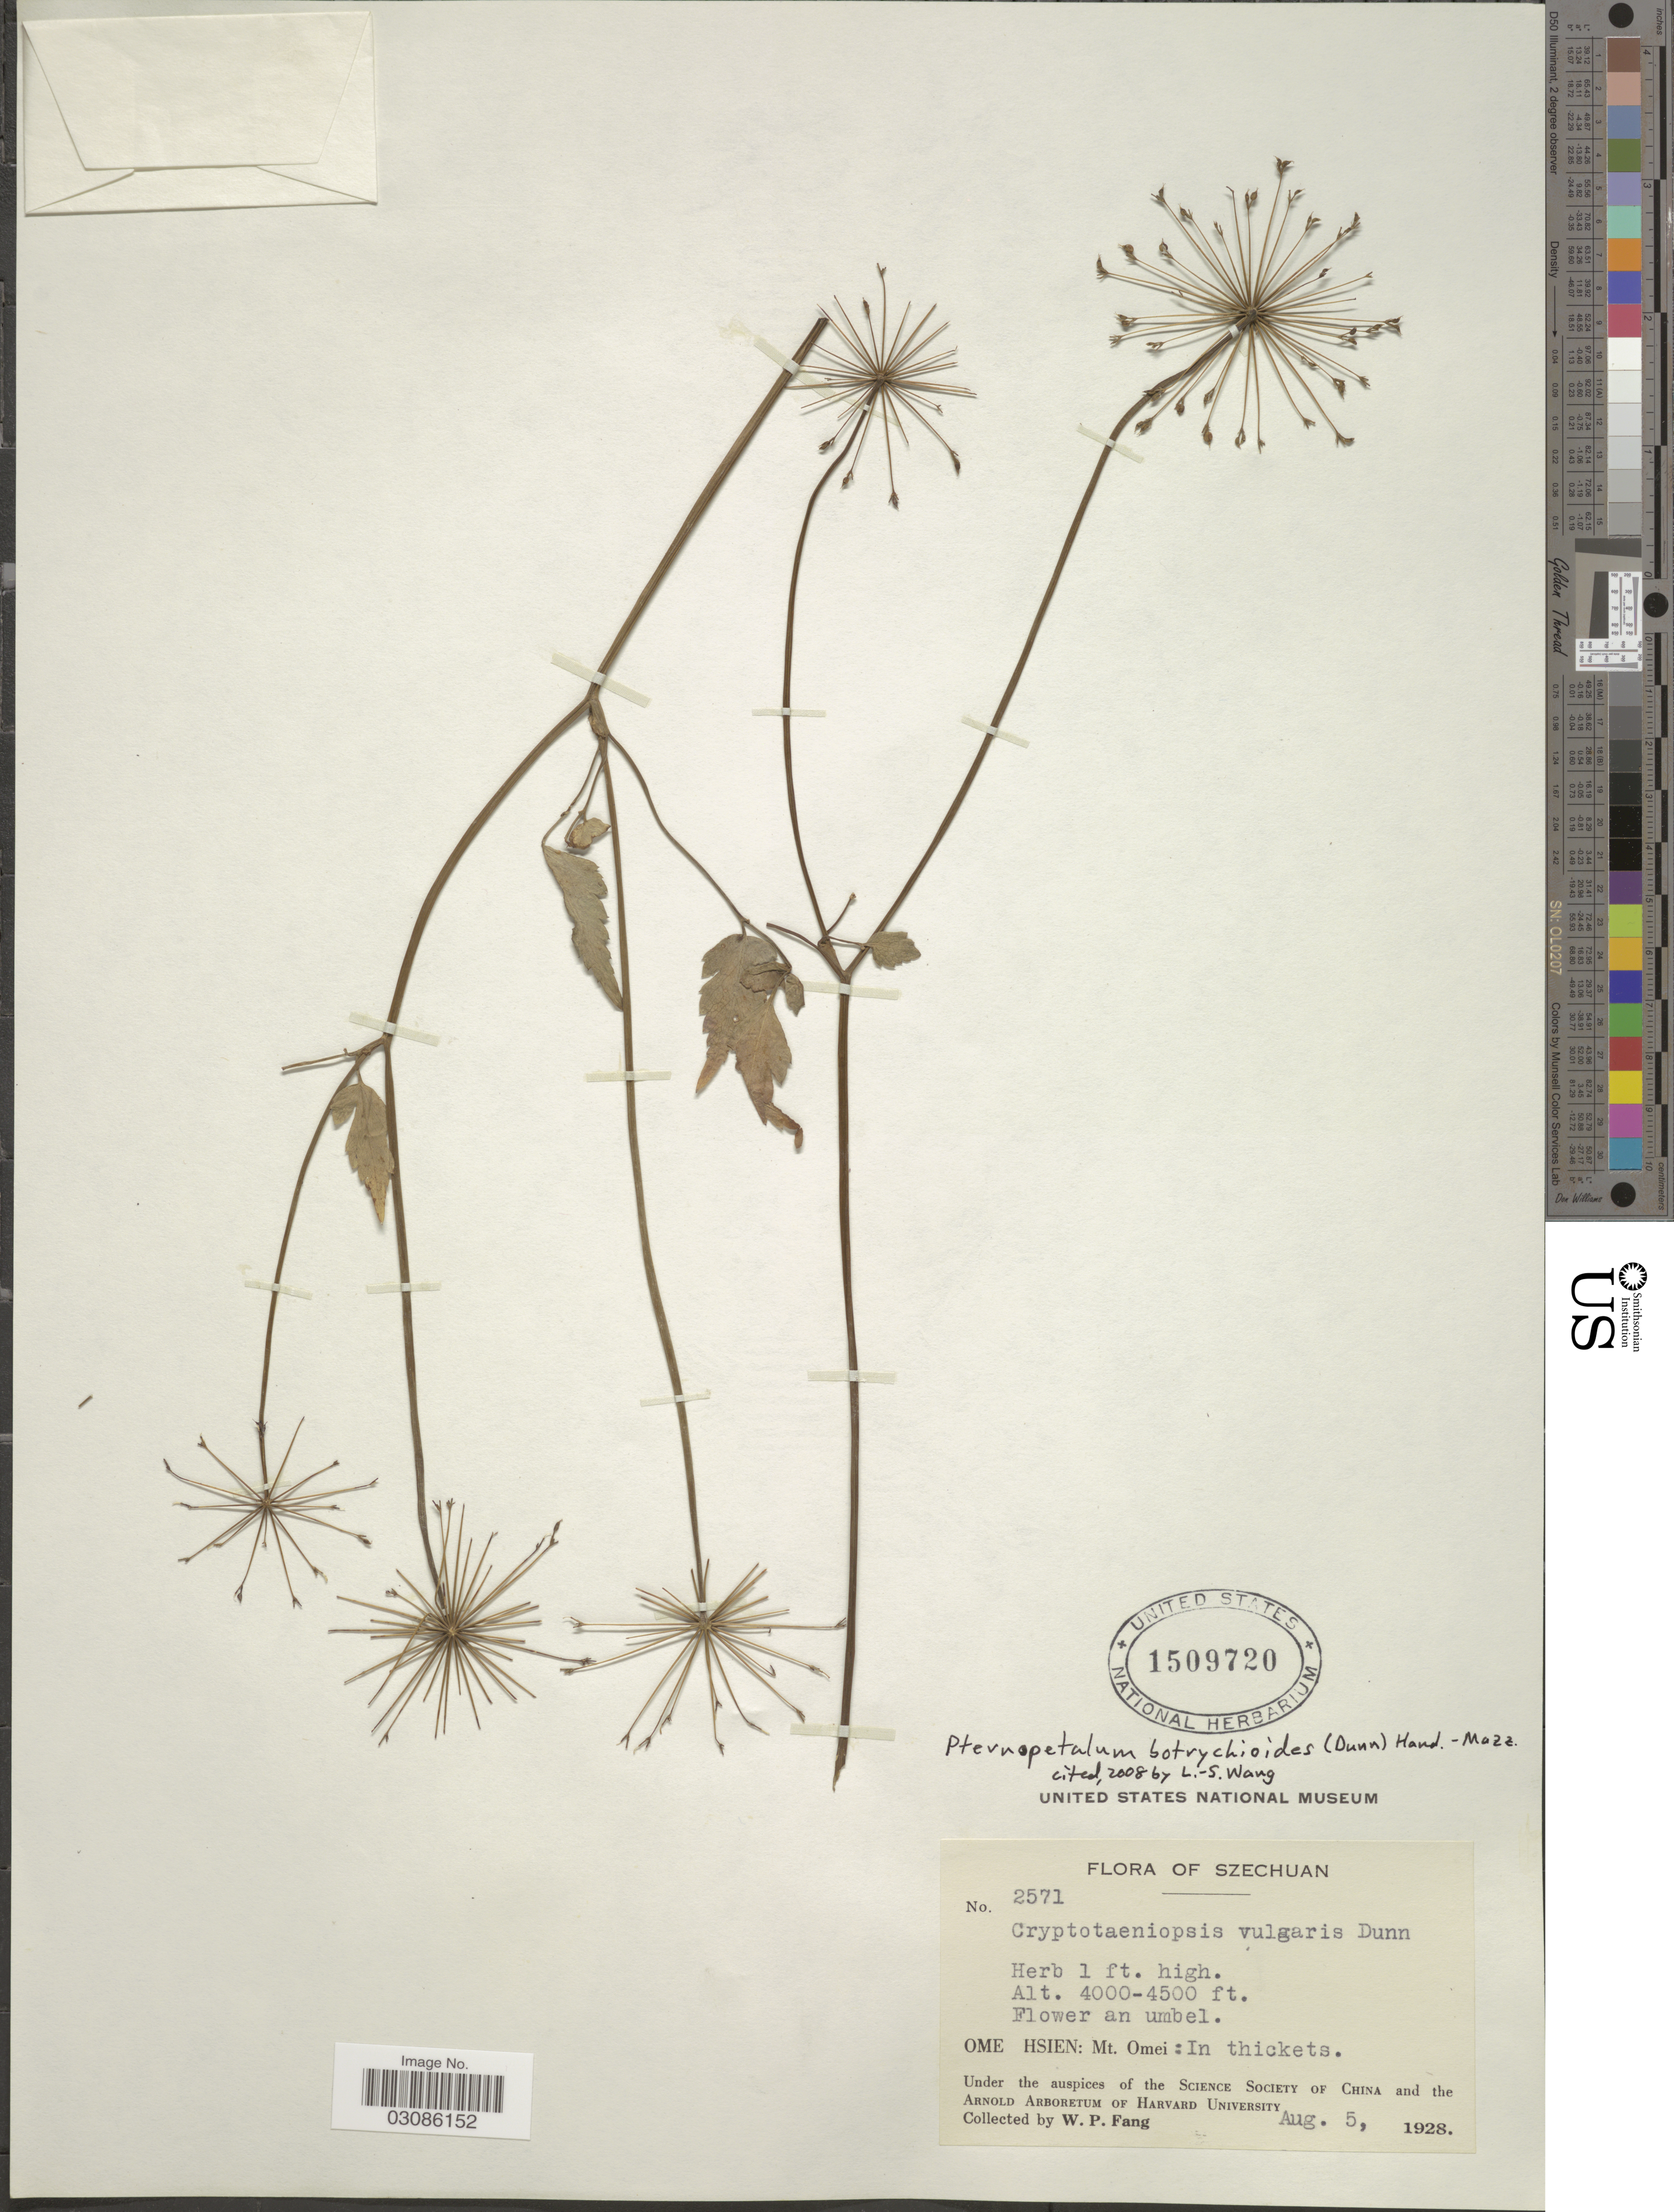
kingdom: Plantae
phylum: Tracheophyta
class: Magnoliopsida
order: Apiales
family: Apiaceae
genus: Pternopetalum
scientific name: Pternopetalum botrychioides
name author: (Dunn) Hand.-Mazz.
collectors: W. P. Fang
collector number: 2571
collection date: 1928-08-05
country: China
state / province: Sichuan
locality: Ome Hsien: Mt. Omei: In thickets.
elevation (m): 1219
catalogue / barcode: US 1509720